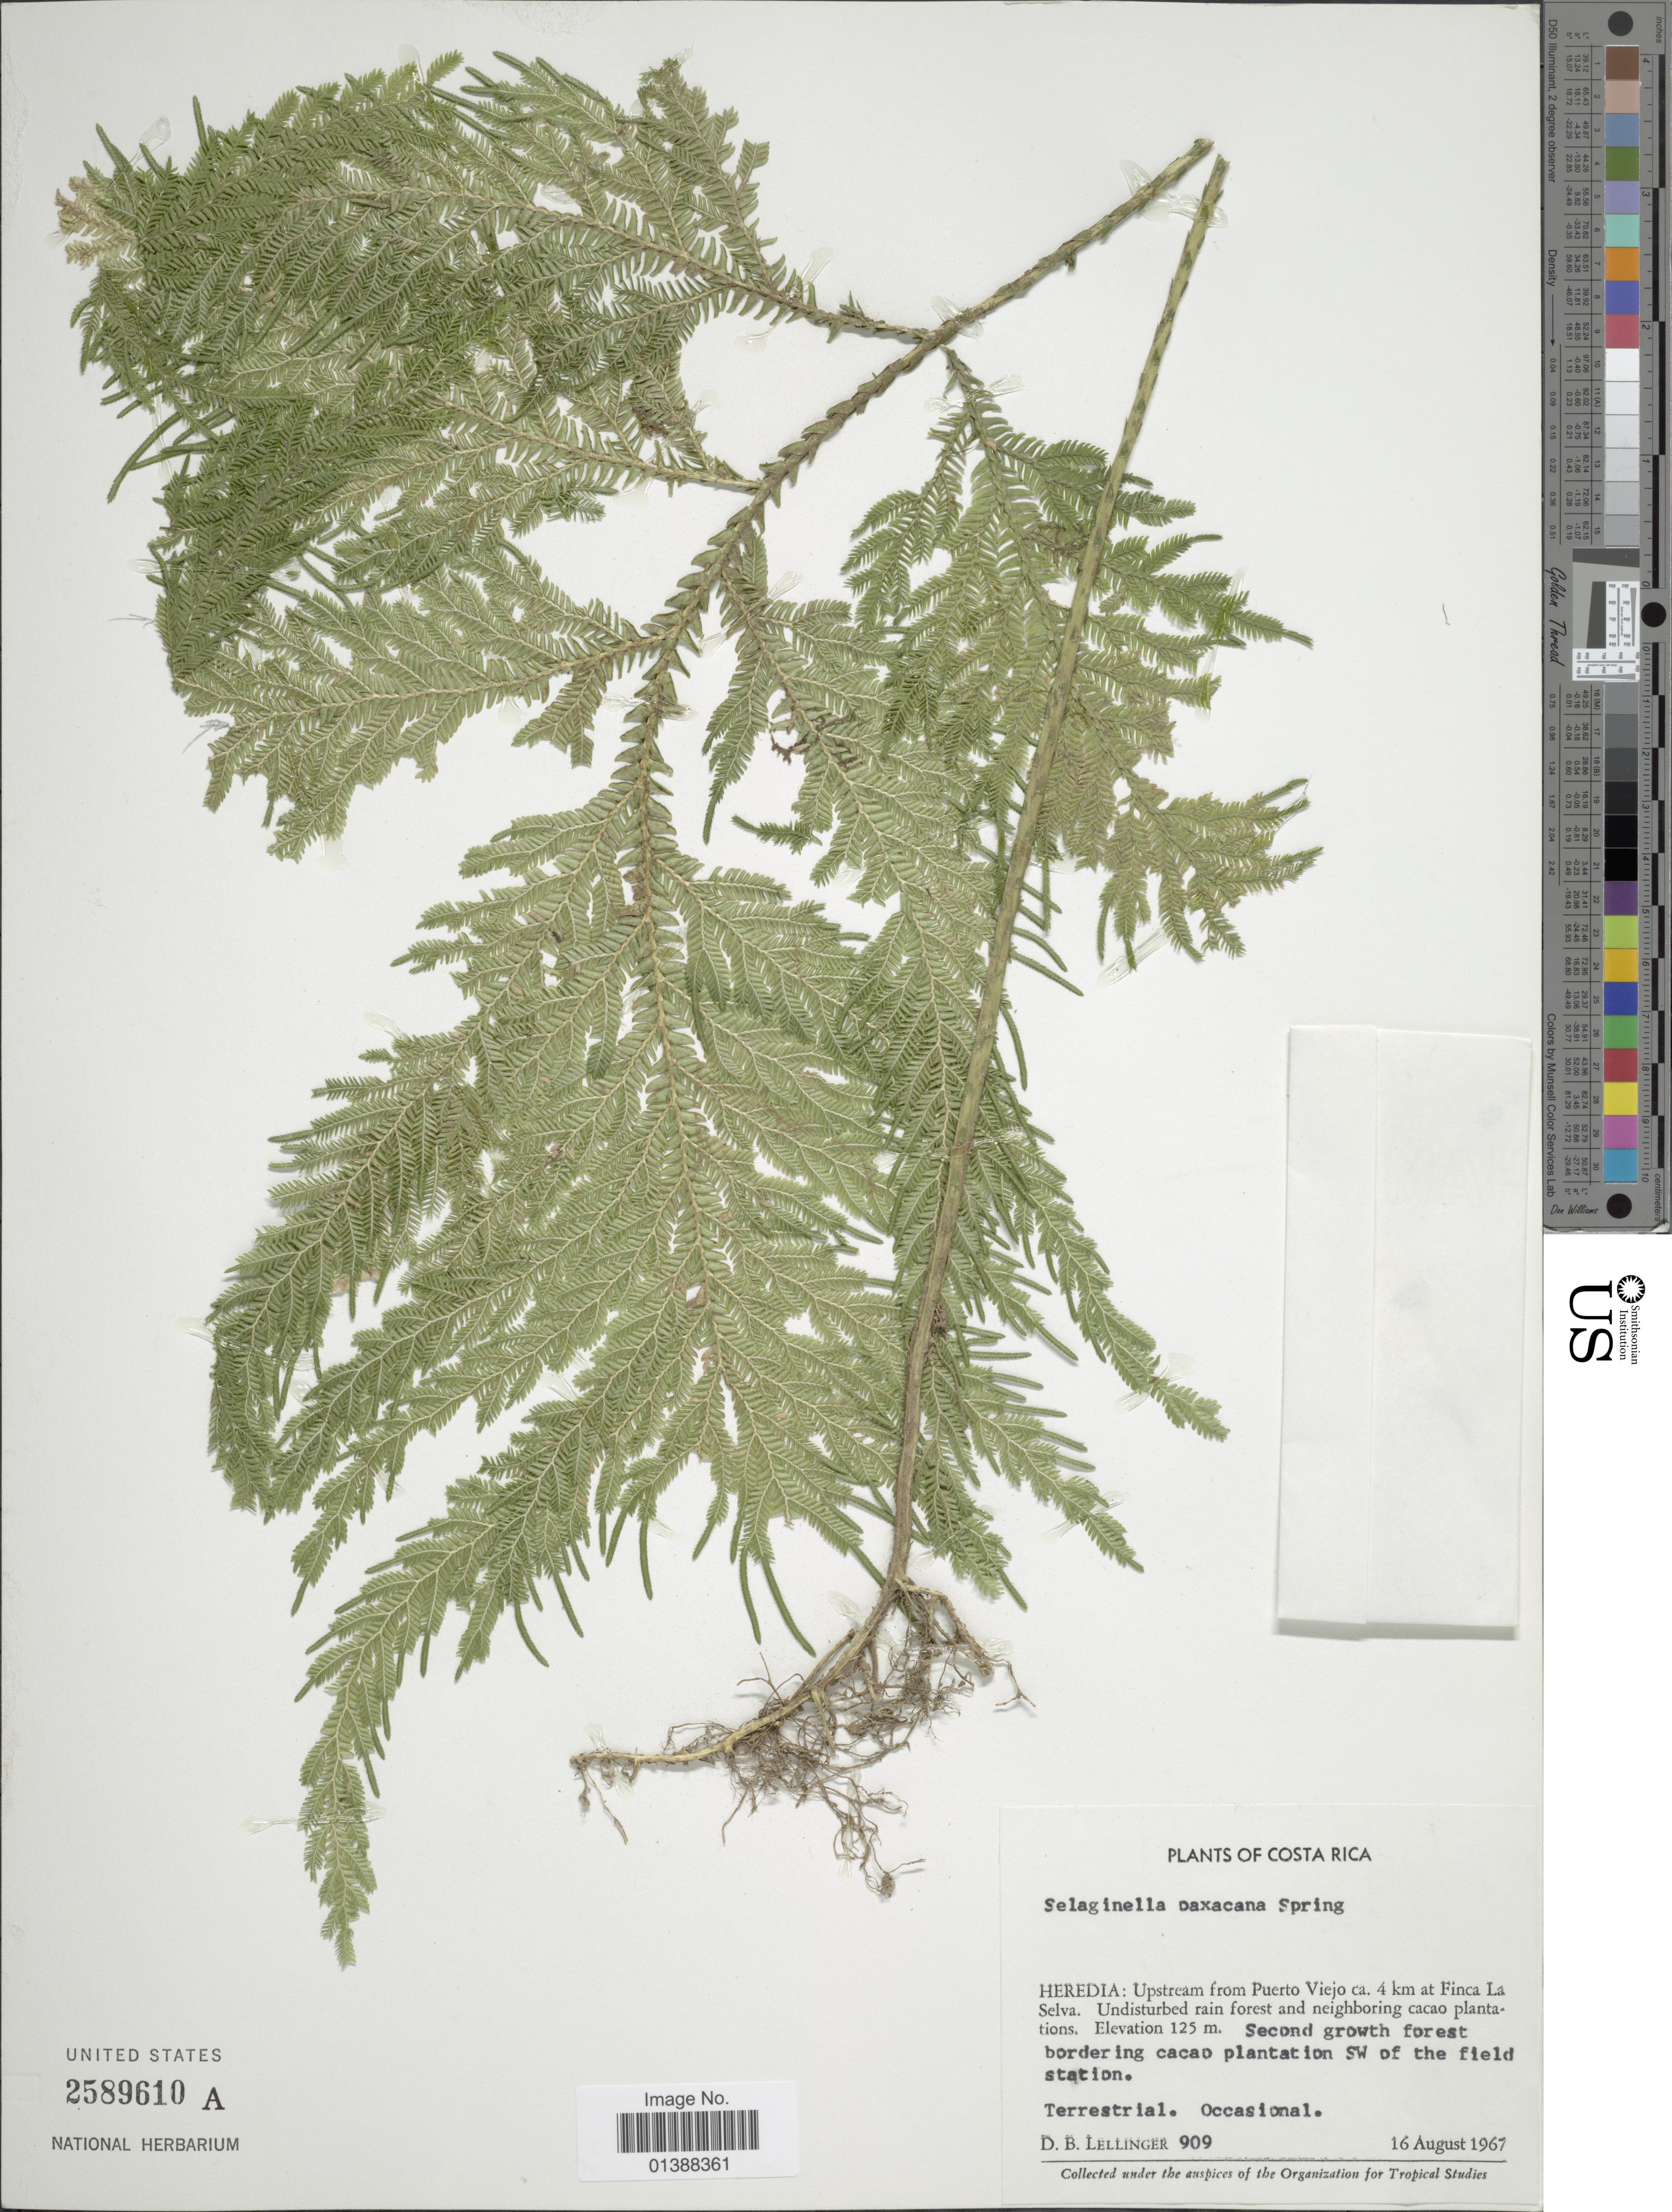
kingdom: Plantae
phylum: Tracheophyta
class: Lycopodiopsida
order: Selaginellales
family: Selaginellaceae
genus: Selaginella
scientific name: Selaginella oaxacana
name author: Spring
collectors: D. B. Lellinger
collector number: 909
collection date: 1967-08-16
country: Costa Rica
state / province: Heredia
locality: Upstream from Puerto Viejo ca. 4 km at Finca La Selva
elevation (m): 125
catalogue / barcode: US 2589610A